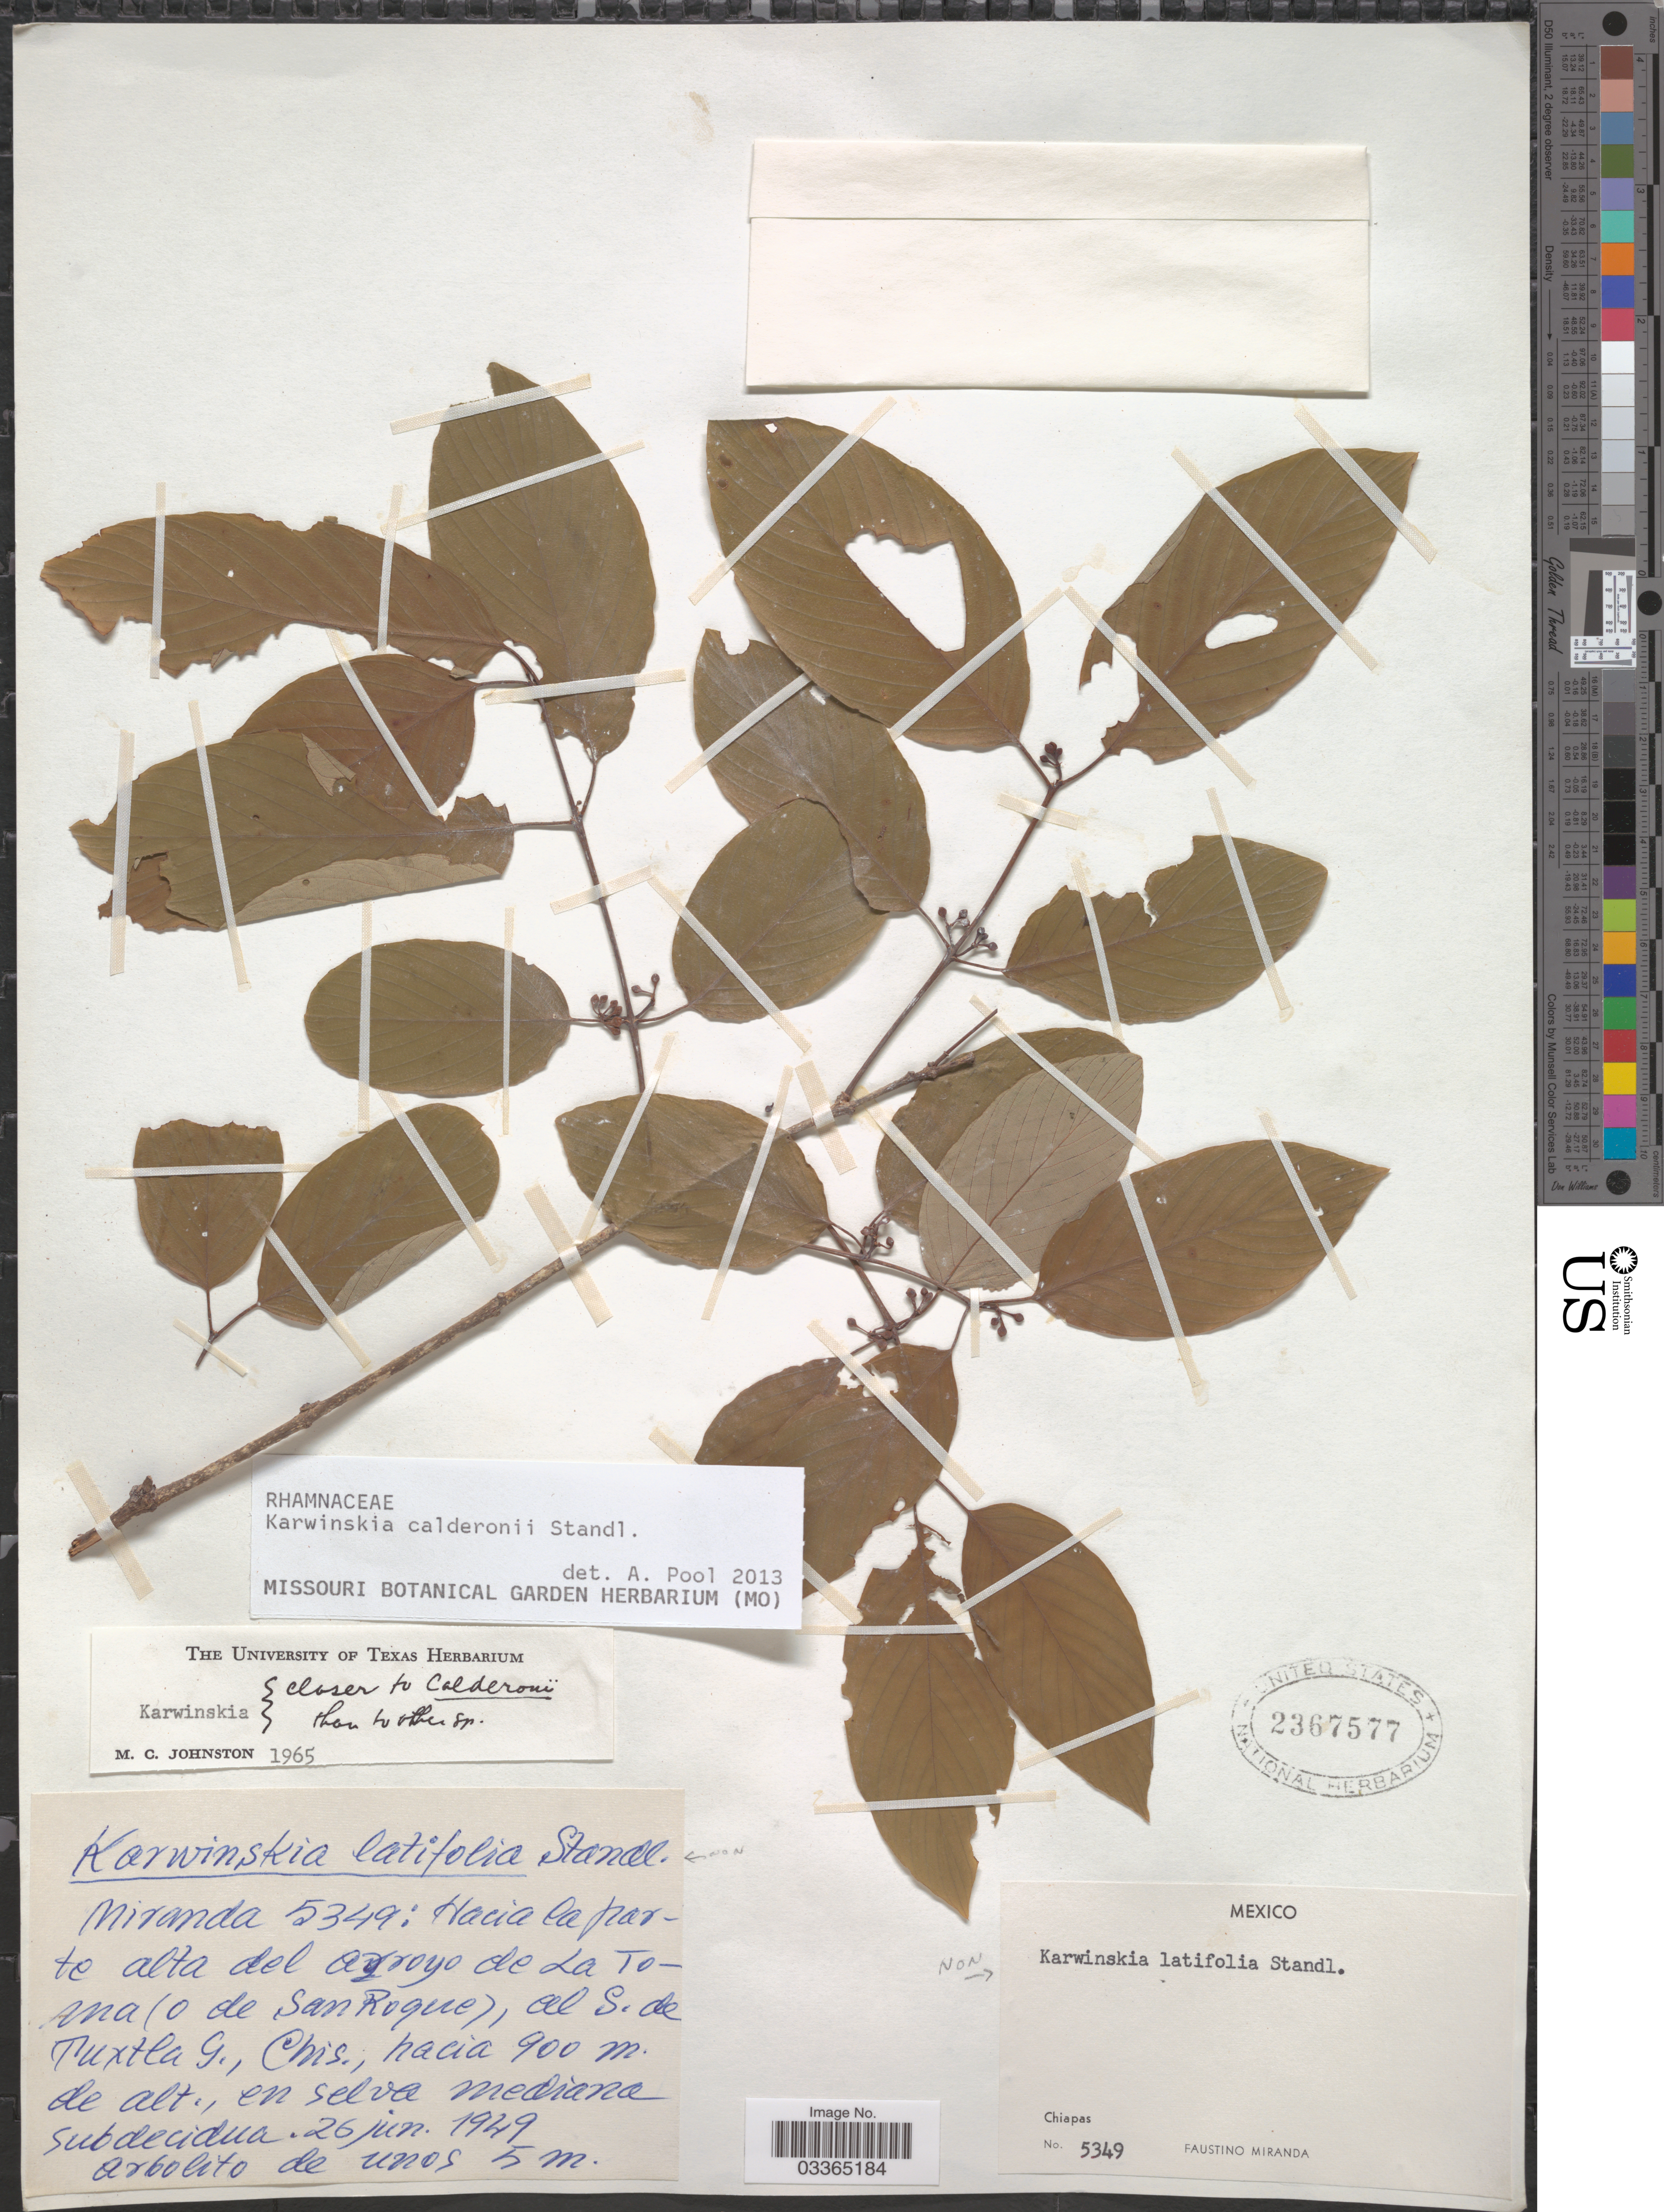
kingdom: Plantae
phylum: Tracheophyta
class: Magnoliopsida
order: Rosales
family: Rhamnaceae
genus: Karwinskia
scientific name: Karwinskia calderonii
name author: Standl.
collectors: F. Miranda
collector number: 5349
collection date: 1949-06-26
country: Mexico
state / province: Chiapas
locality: Hacia la parte alta del arroyo de La Toma (O de San Roque), al S. de Tuxtla G., Chis.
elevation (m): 900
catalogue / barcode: US 2367577